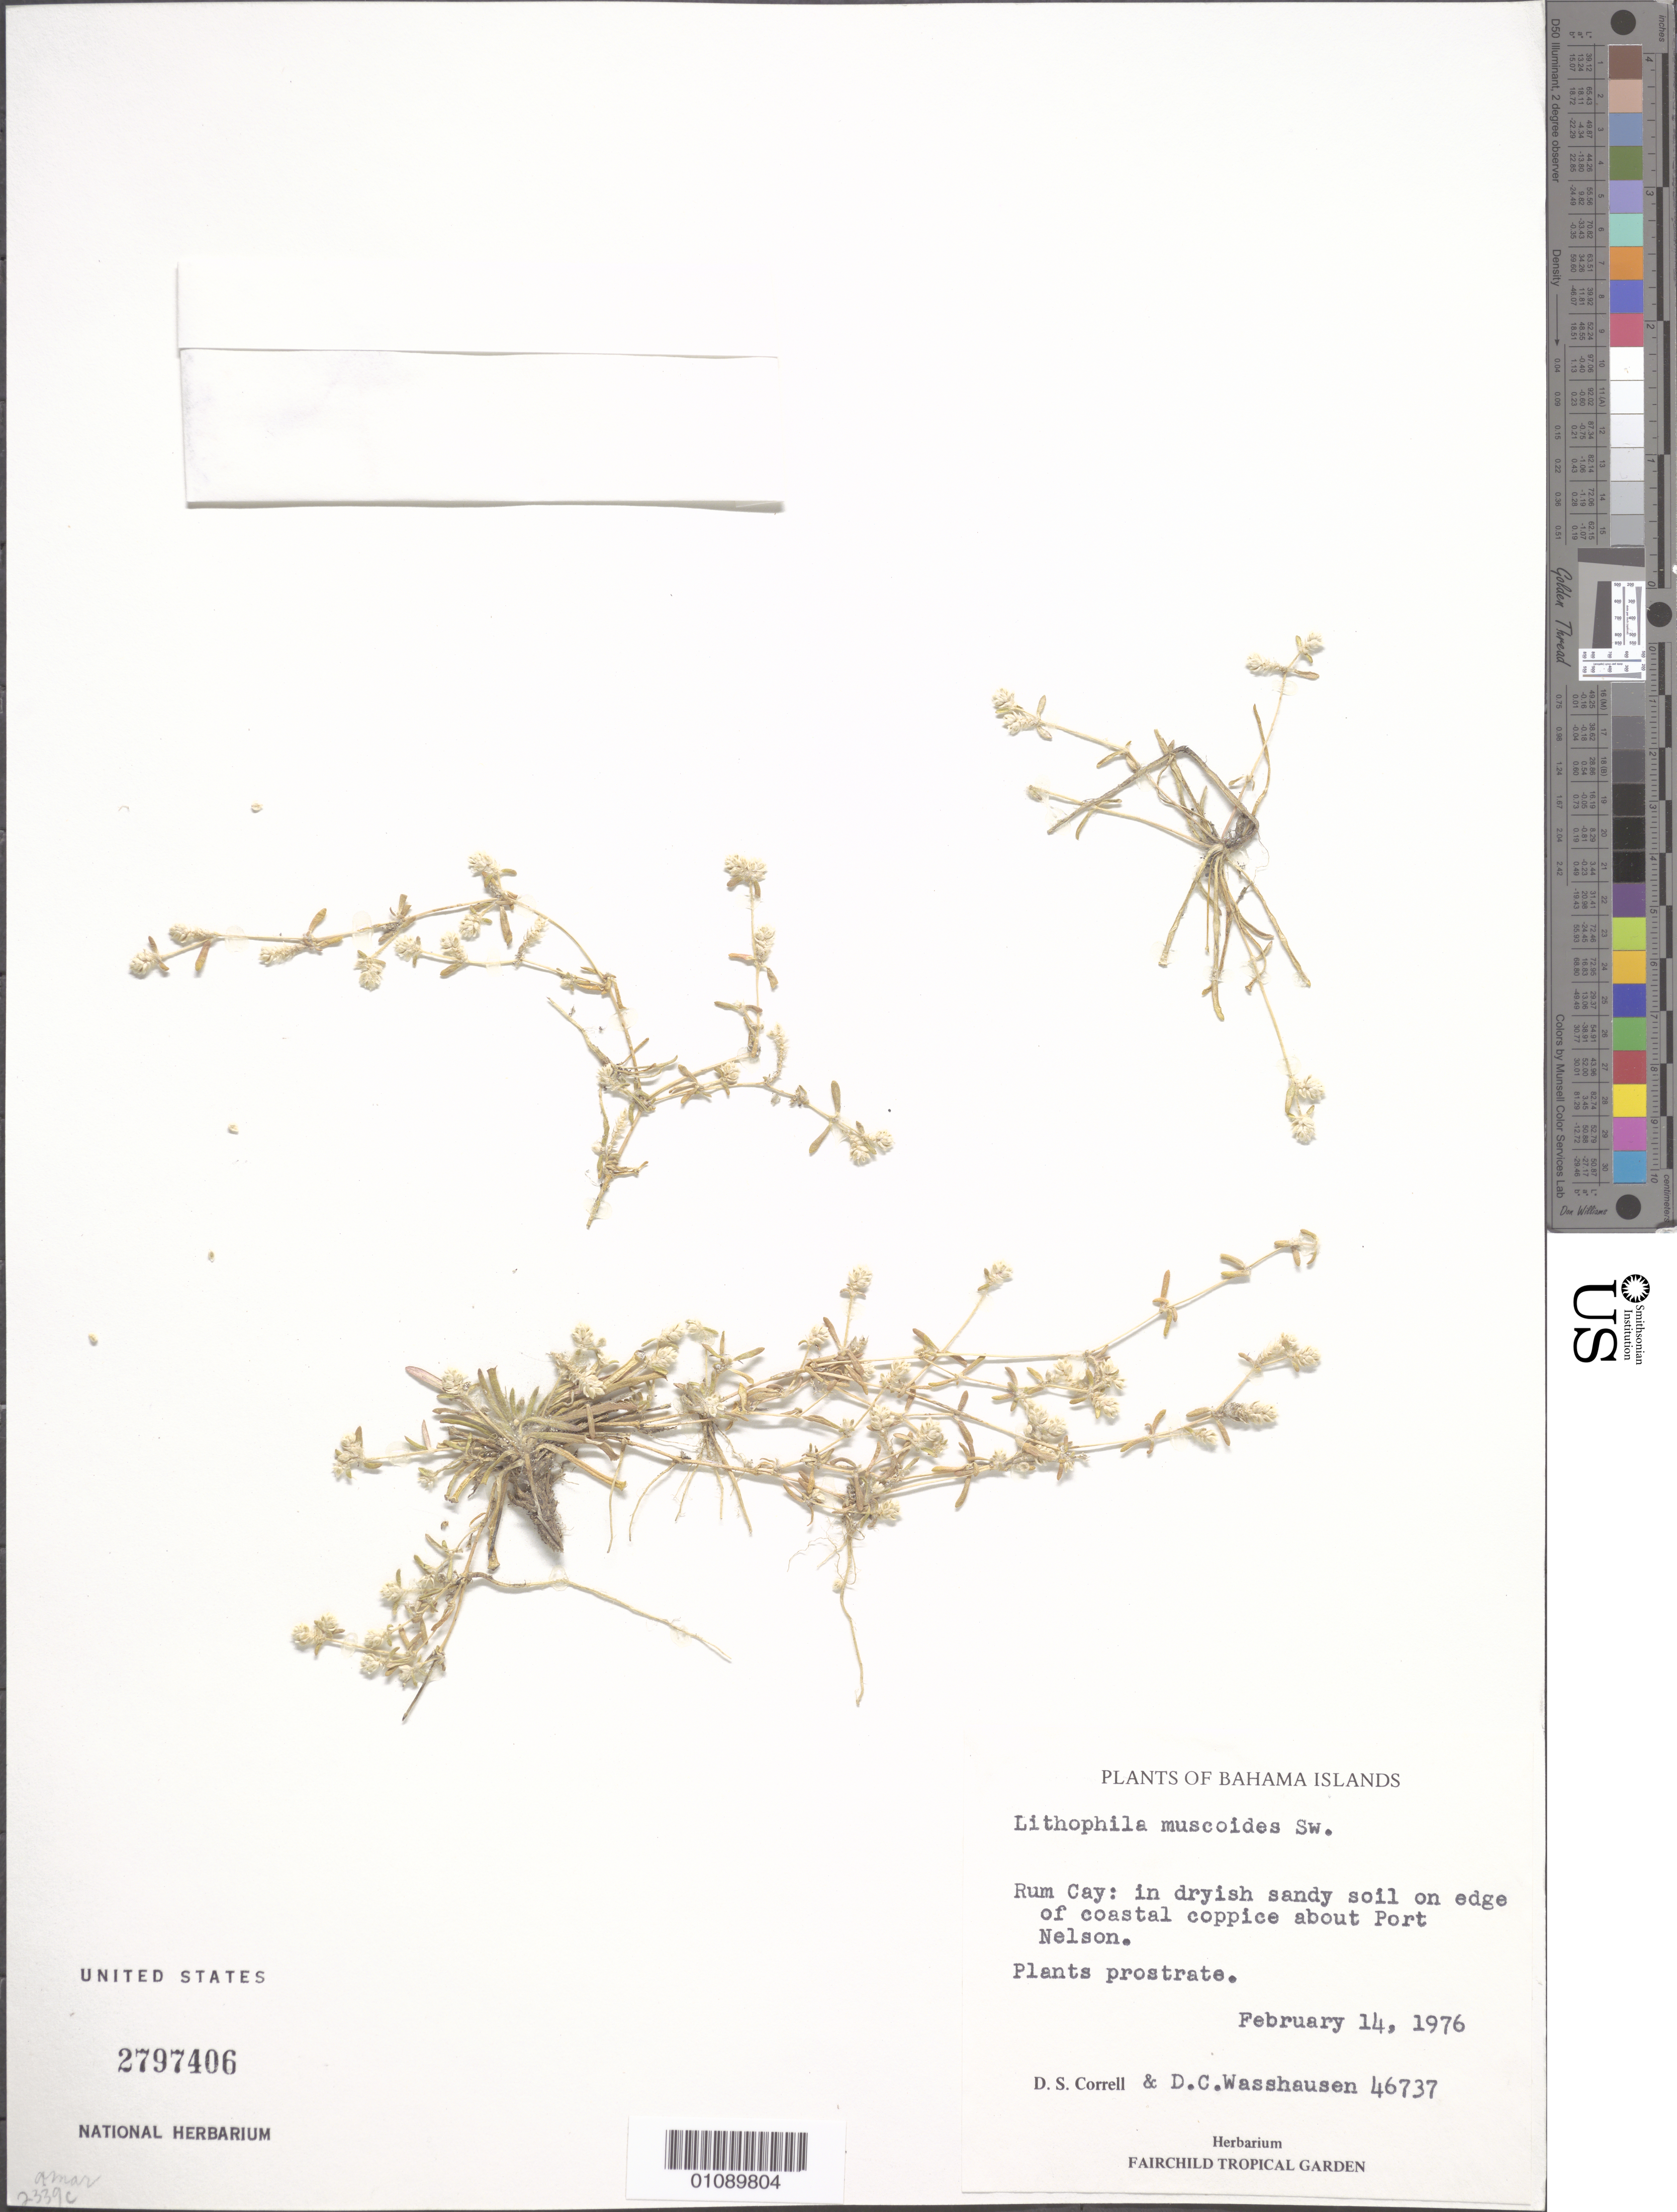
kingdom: Plantae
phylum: Tracheophyta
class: Magnoliopsida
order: Caryophyllales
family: Amaranthaceae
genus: Gomphrena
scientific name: Gomphrena muscoides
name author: (Sw.) T. Ortuño & Borsch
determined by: Strong, Mark T., (BOT), Smithsonian Institution - National Museum of Natural History (UNITED STATES)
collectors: D. S. Correll & D. C. Wasshausen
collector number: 46737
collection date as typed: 14 Feb 1976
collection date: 1976-02-14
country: Bahamas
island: Rum Cay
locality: Rum Cay: about Port Nelson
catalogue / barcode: US 2797406